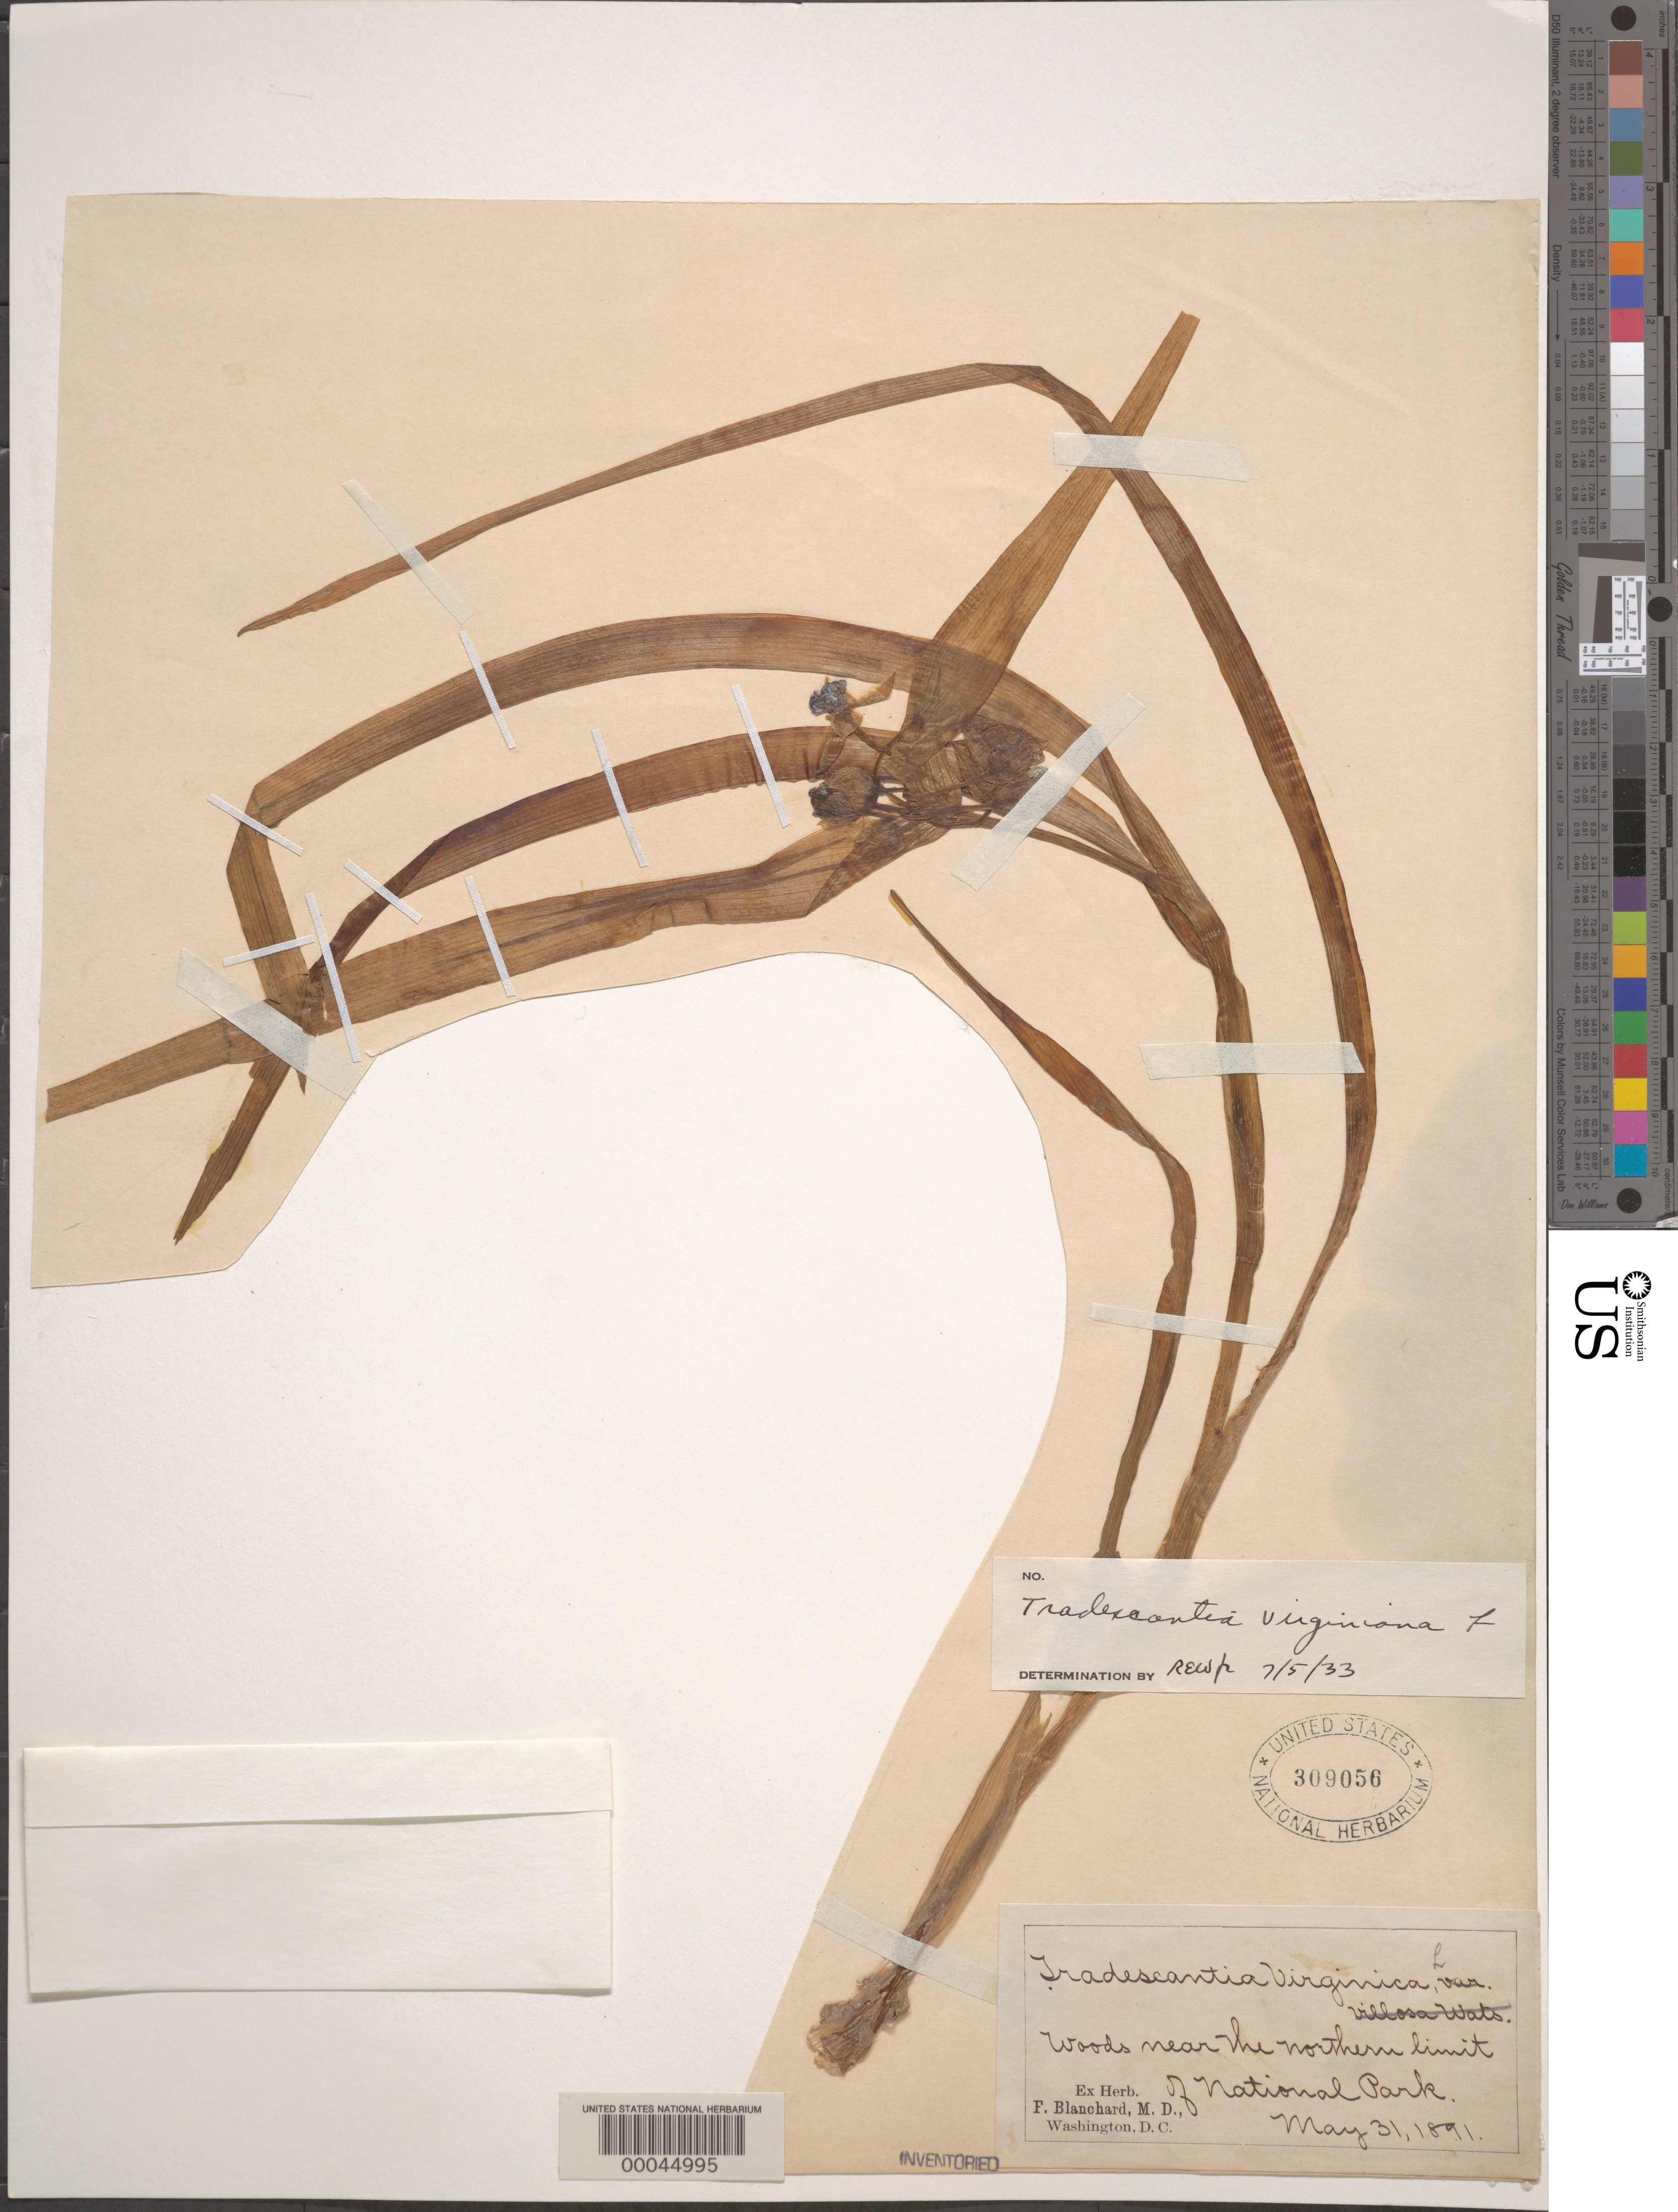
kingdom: Plantae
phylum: Tracheophyta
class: Liliopsida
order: Commelinales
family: Commelinaceae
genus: Tradescantia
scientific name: Tradescantia virginiana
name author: L.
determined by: Woodson, R. E., Jr.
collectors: F. Blanchard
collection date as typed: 31 May 1891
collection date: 1891-05-31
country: United States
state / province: District of Columbia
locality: National park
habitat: Woods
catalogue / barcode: US 309056